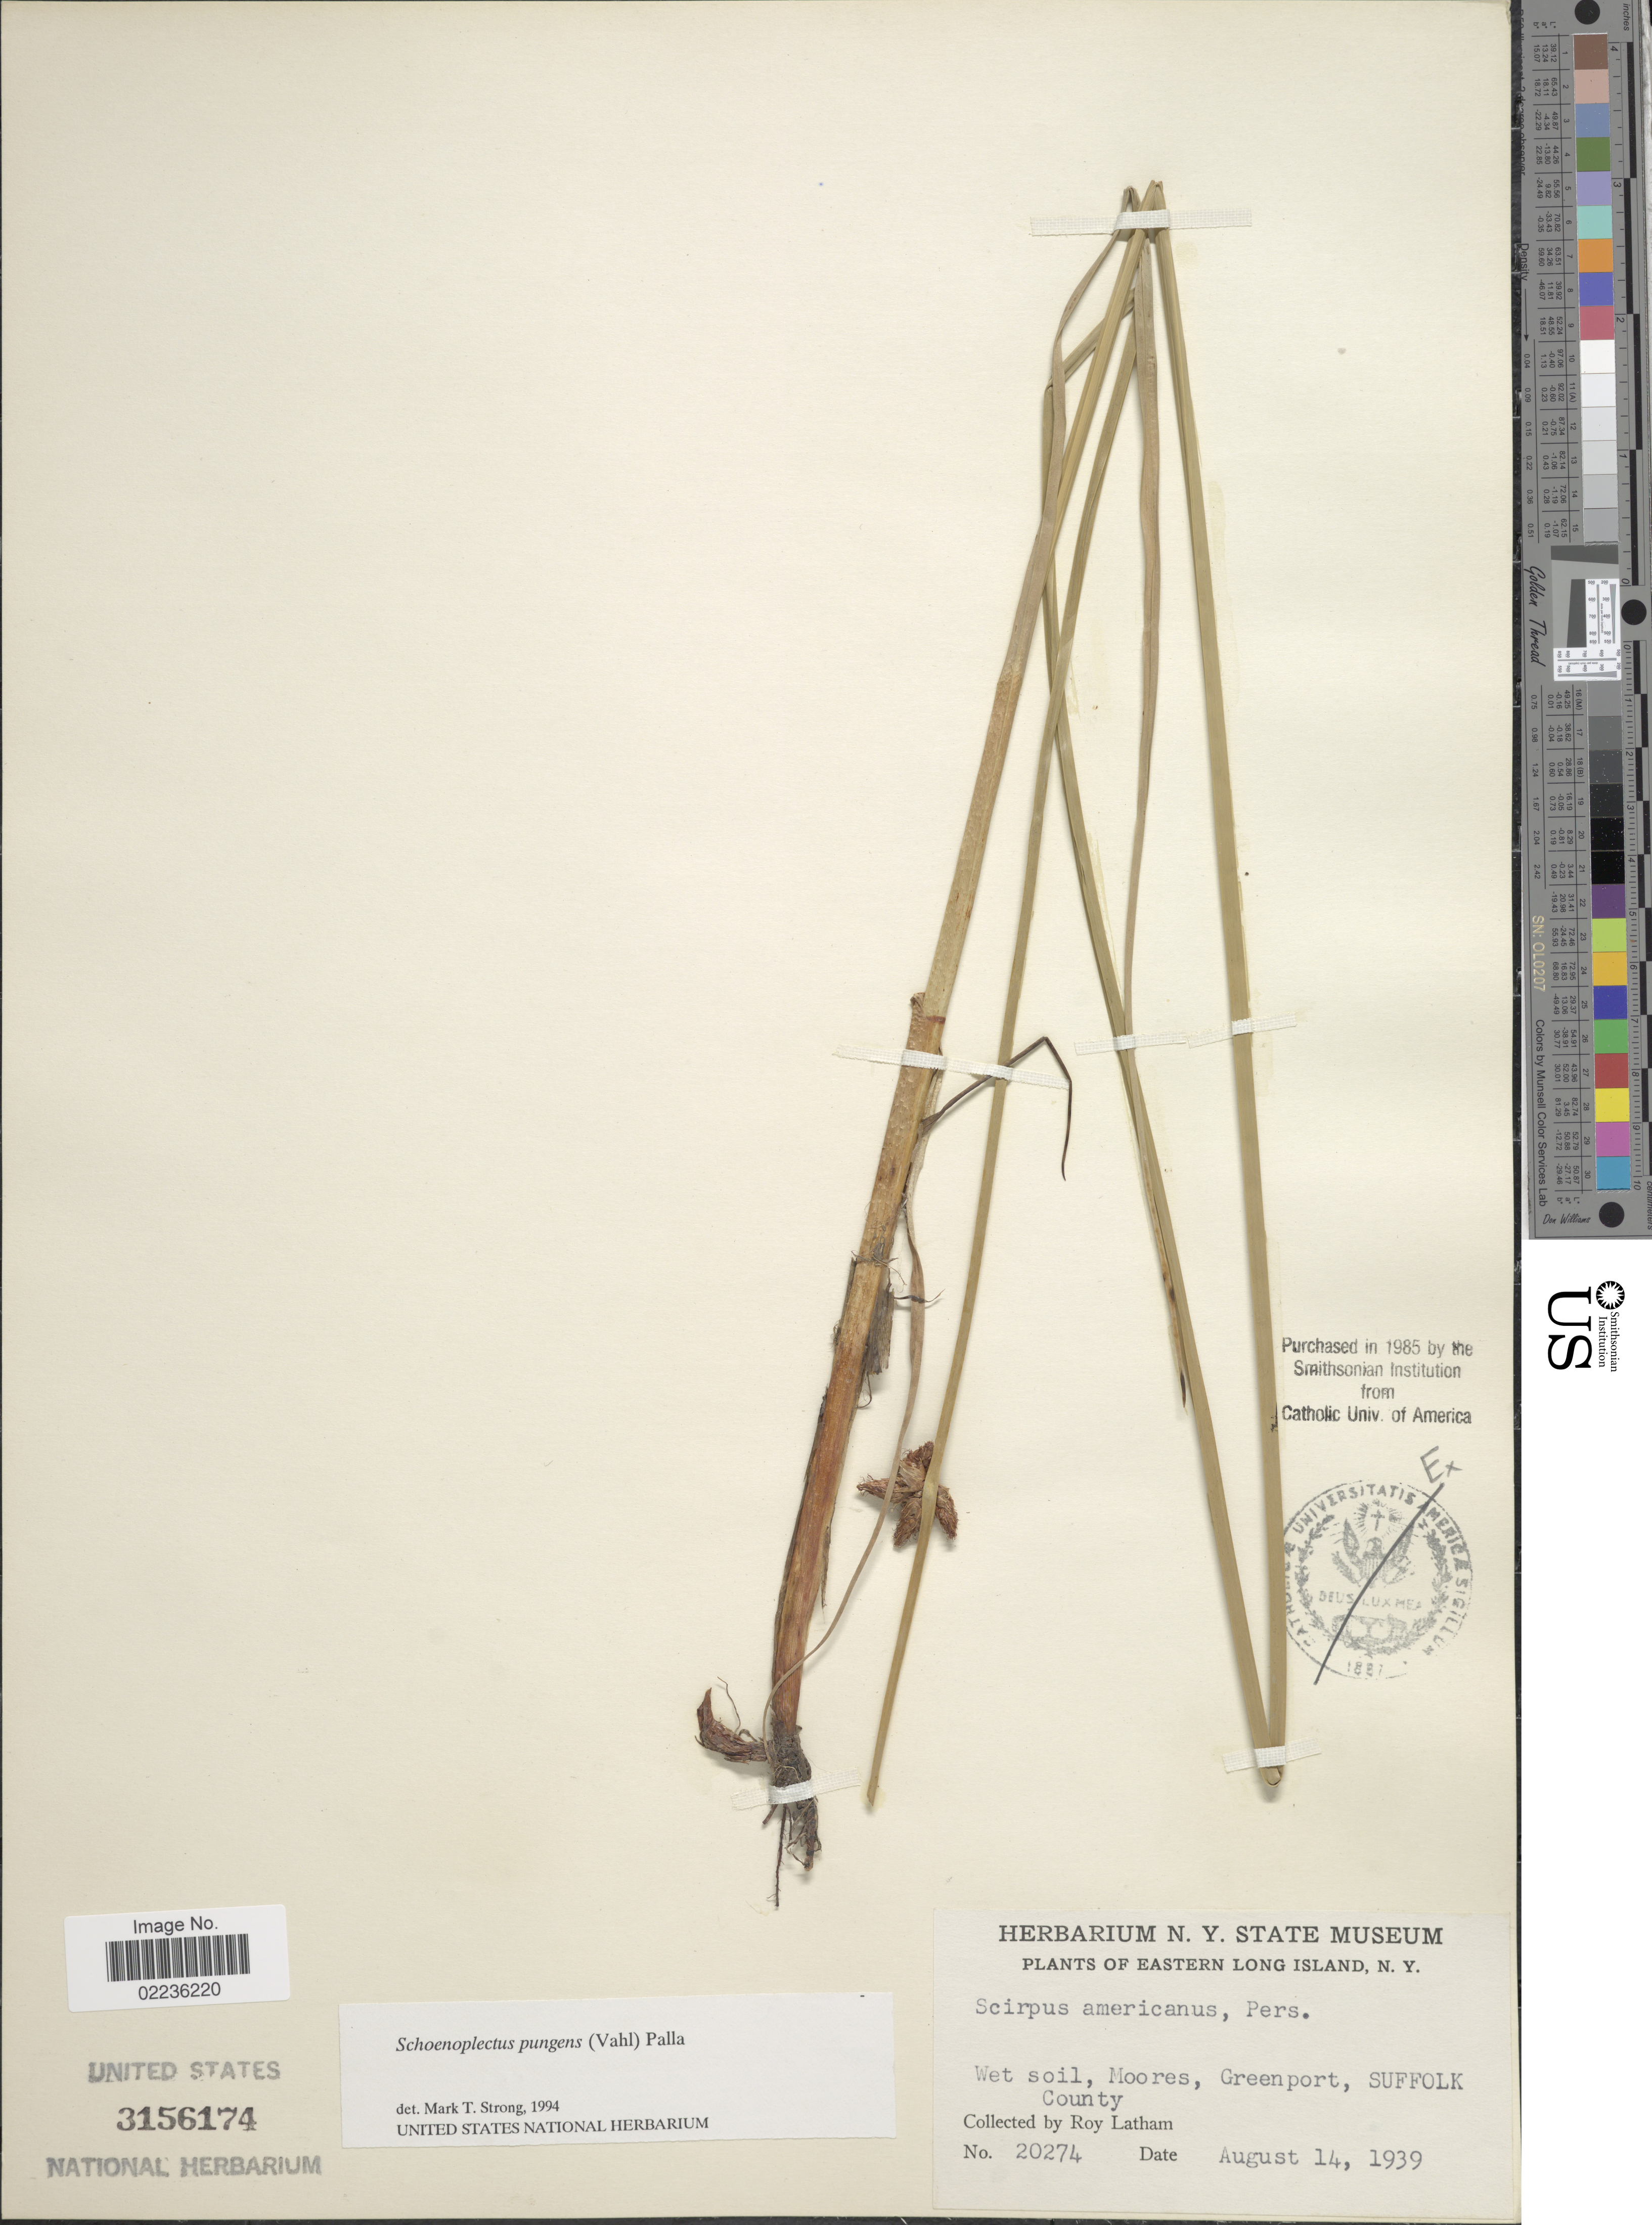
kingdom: Plantae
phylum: Tracheophyta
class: Liliopsida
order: Poales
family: Cyperaceae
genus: Schoenoplectus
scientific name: Schoenoplectus pungens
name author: (Vahl) Palla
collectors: R. Latham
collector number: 20274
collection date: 1939-08-14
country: United States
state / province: New York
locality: Eastern Long Island, N.Y. Wet soil, Moores, Greenport, Suffolk County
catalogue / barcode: US 3156174